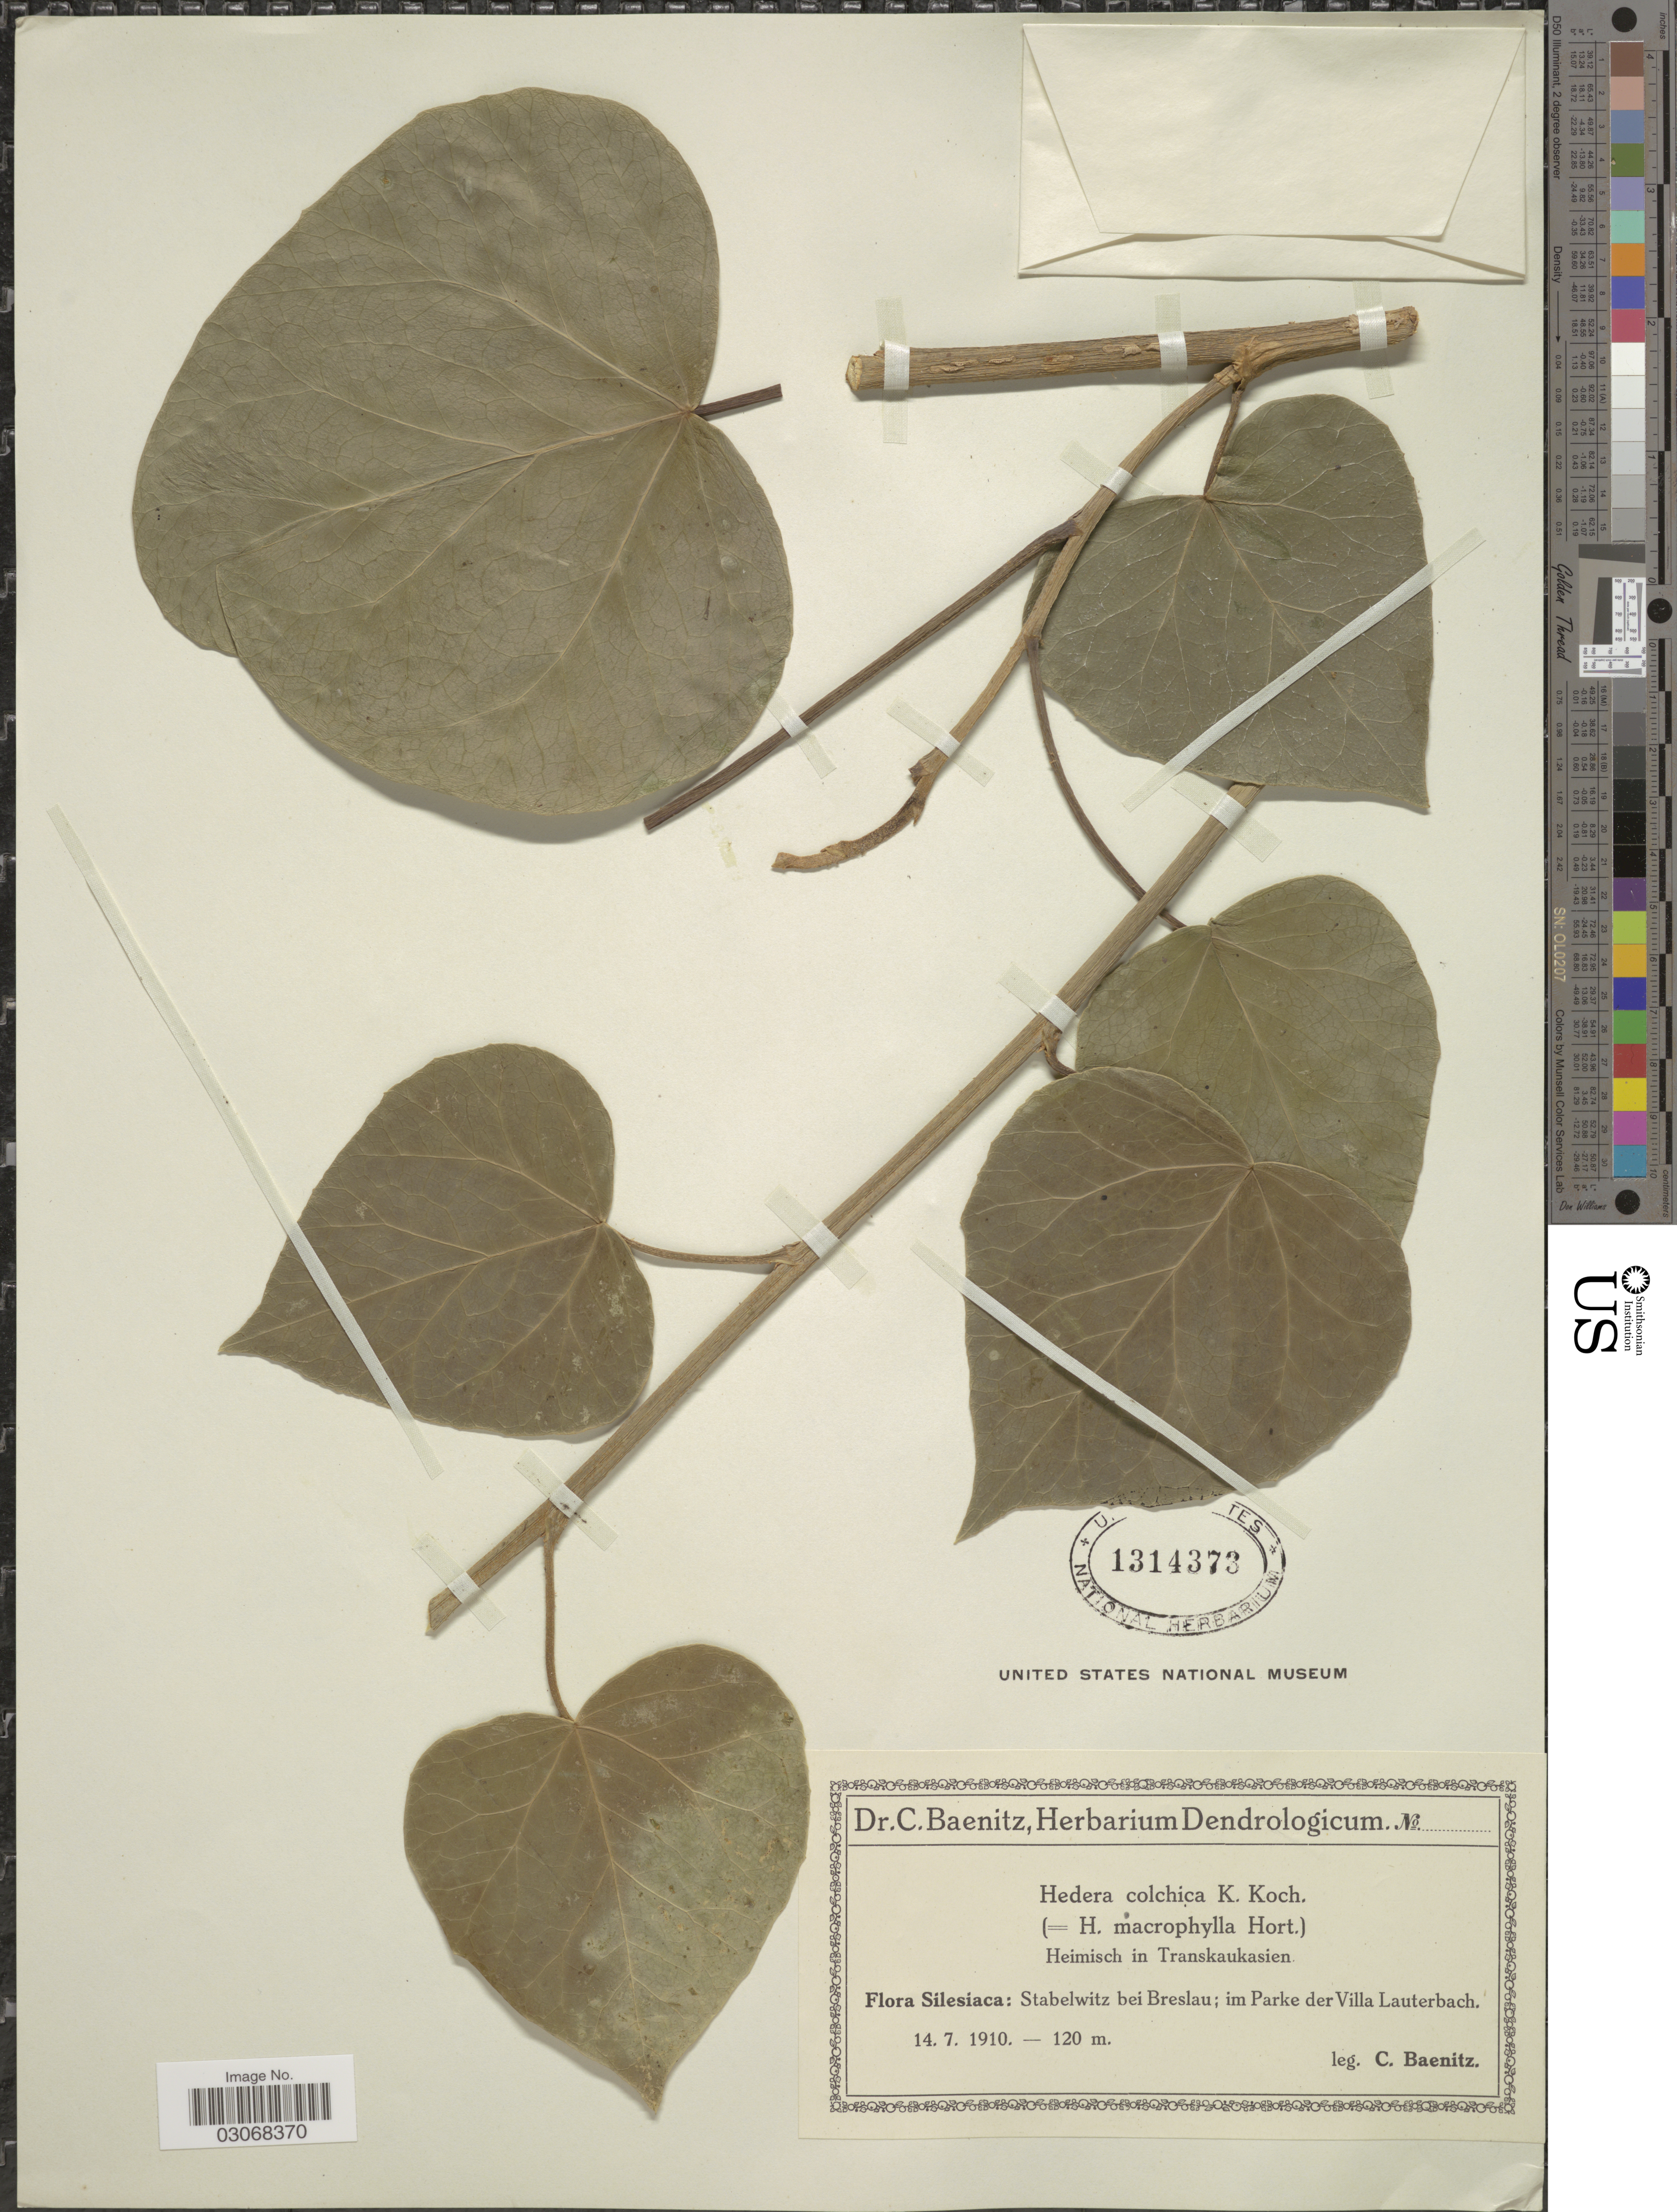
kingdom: Plantae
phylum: Tracheophyta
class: Magnoliopsida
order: Apiales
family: Araliaceae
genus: Hedera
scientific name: Hedera colchica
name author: (K. Koch) K. Koch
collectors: C. G. Baenitz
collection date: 1910-07-14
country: Poland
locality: Silesiaca: Stabelwitz bei Breslau; im Parke der Villa Lauterbach.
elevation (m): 120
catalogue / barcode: US 1314373